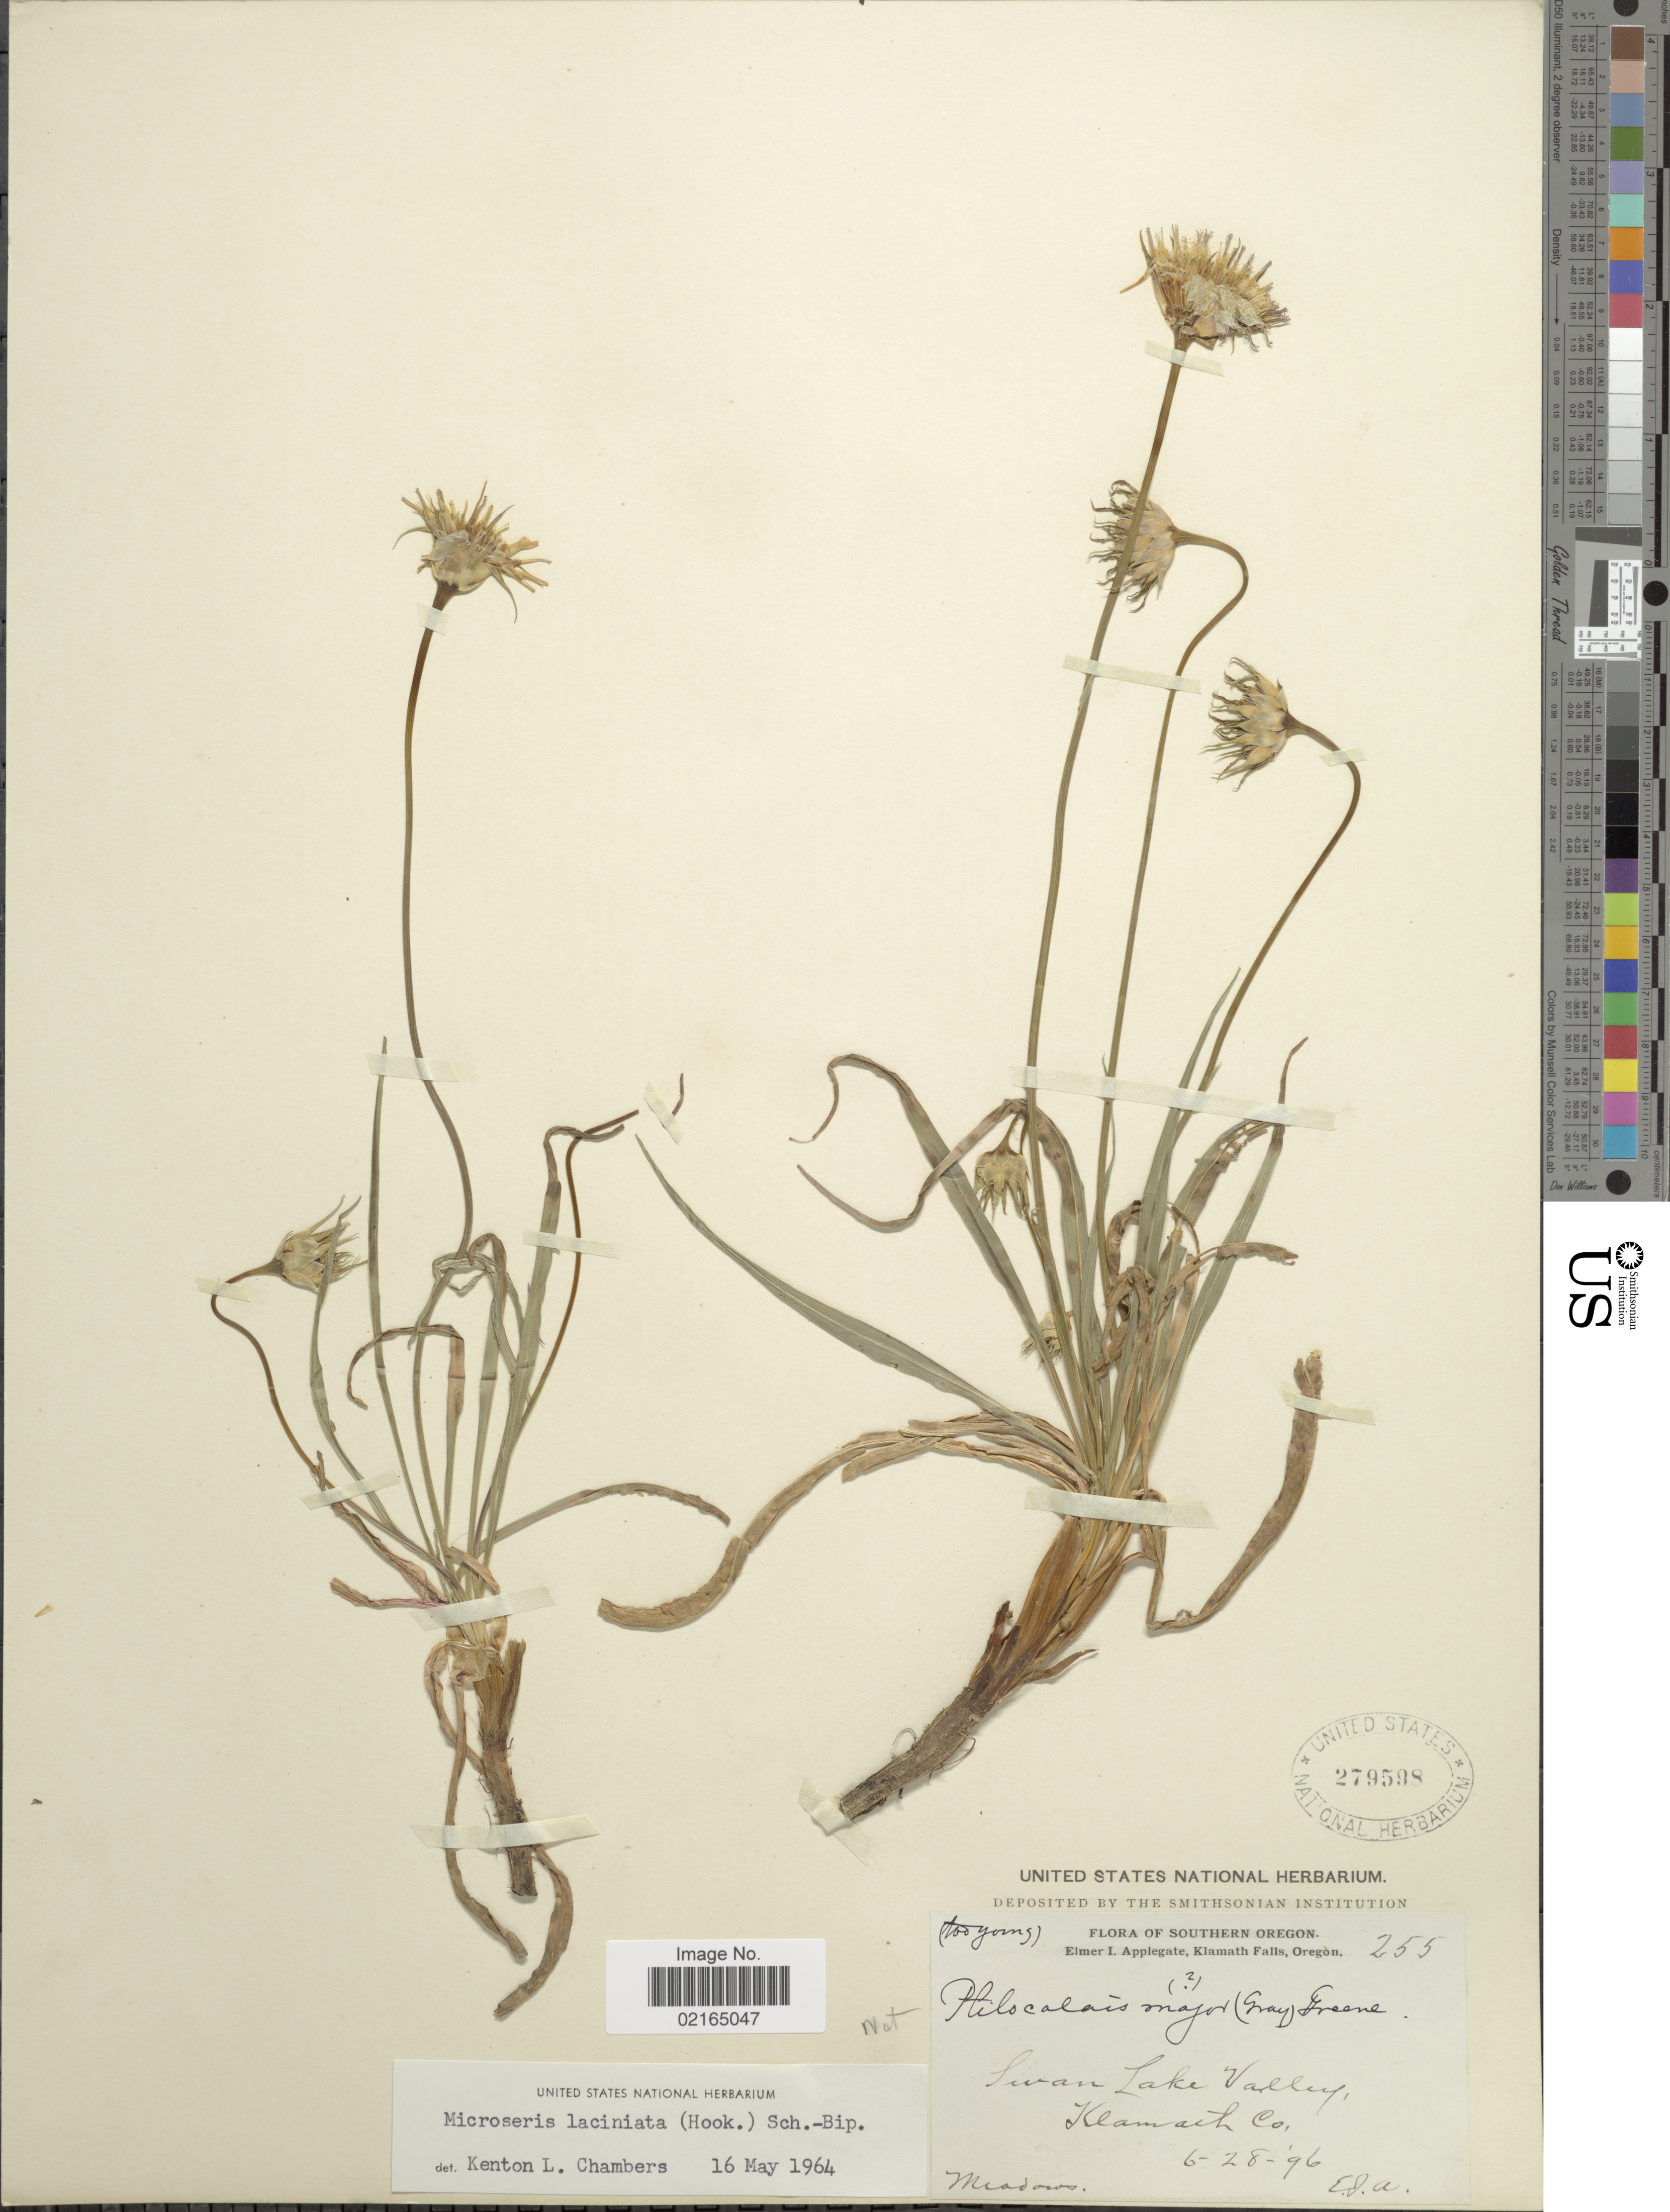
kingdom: Plantae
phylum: Tracheophyta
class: Magnoliopsida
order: Asterales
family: Asteraceae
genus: Microseris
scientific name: Microseris laciniata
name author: (Hook.) Sch. Bip.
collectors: E. I. Applegate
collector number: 255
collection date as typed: Transcribed d/m/y: 28/6/96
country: United States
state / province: Oregon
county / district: Klamath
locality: Southern Oregon, Klamath Falls, Klamath Co., Swan Lake Valley.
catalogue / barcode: US 279598